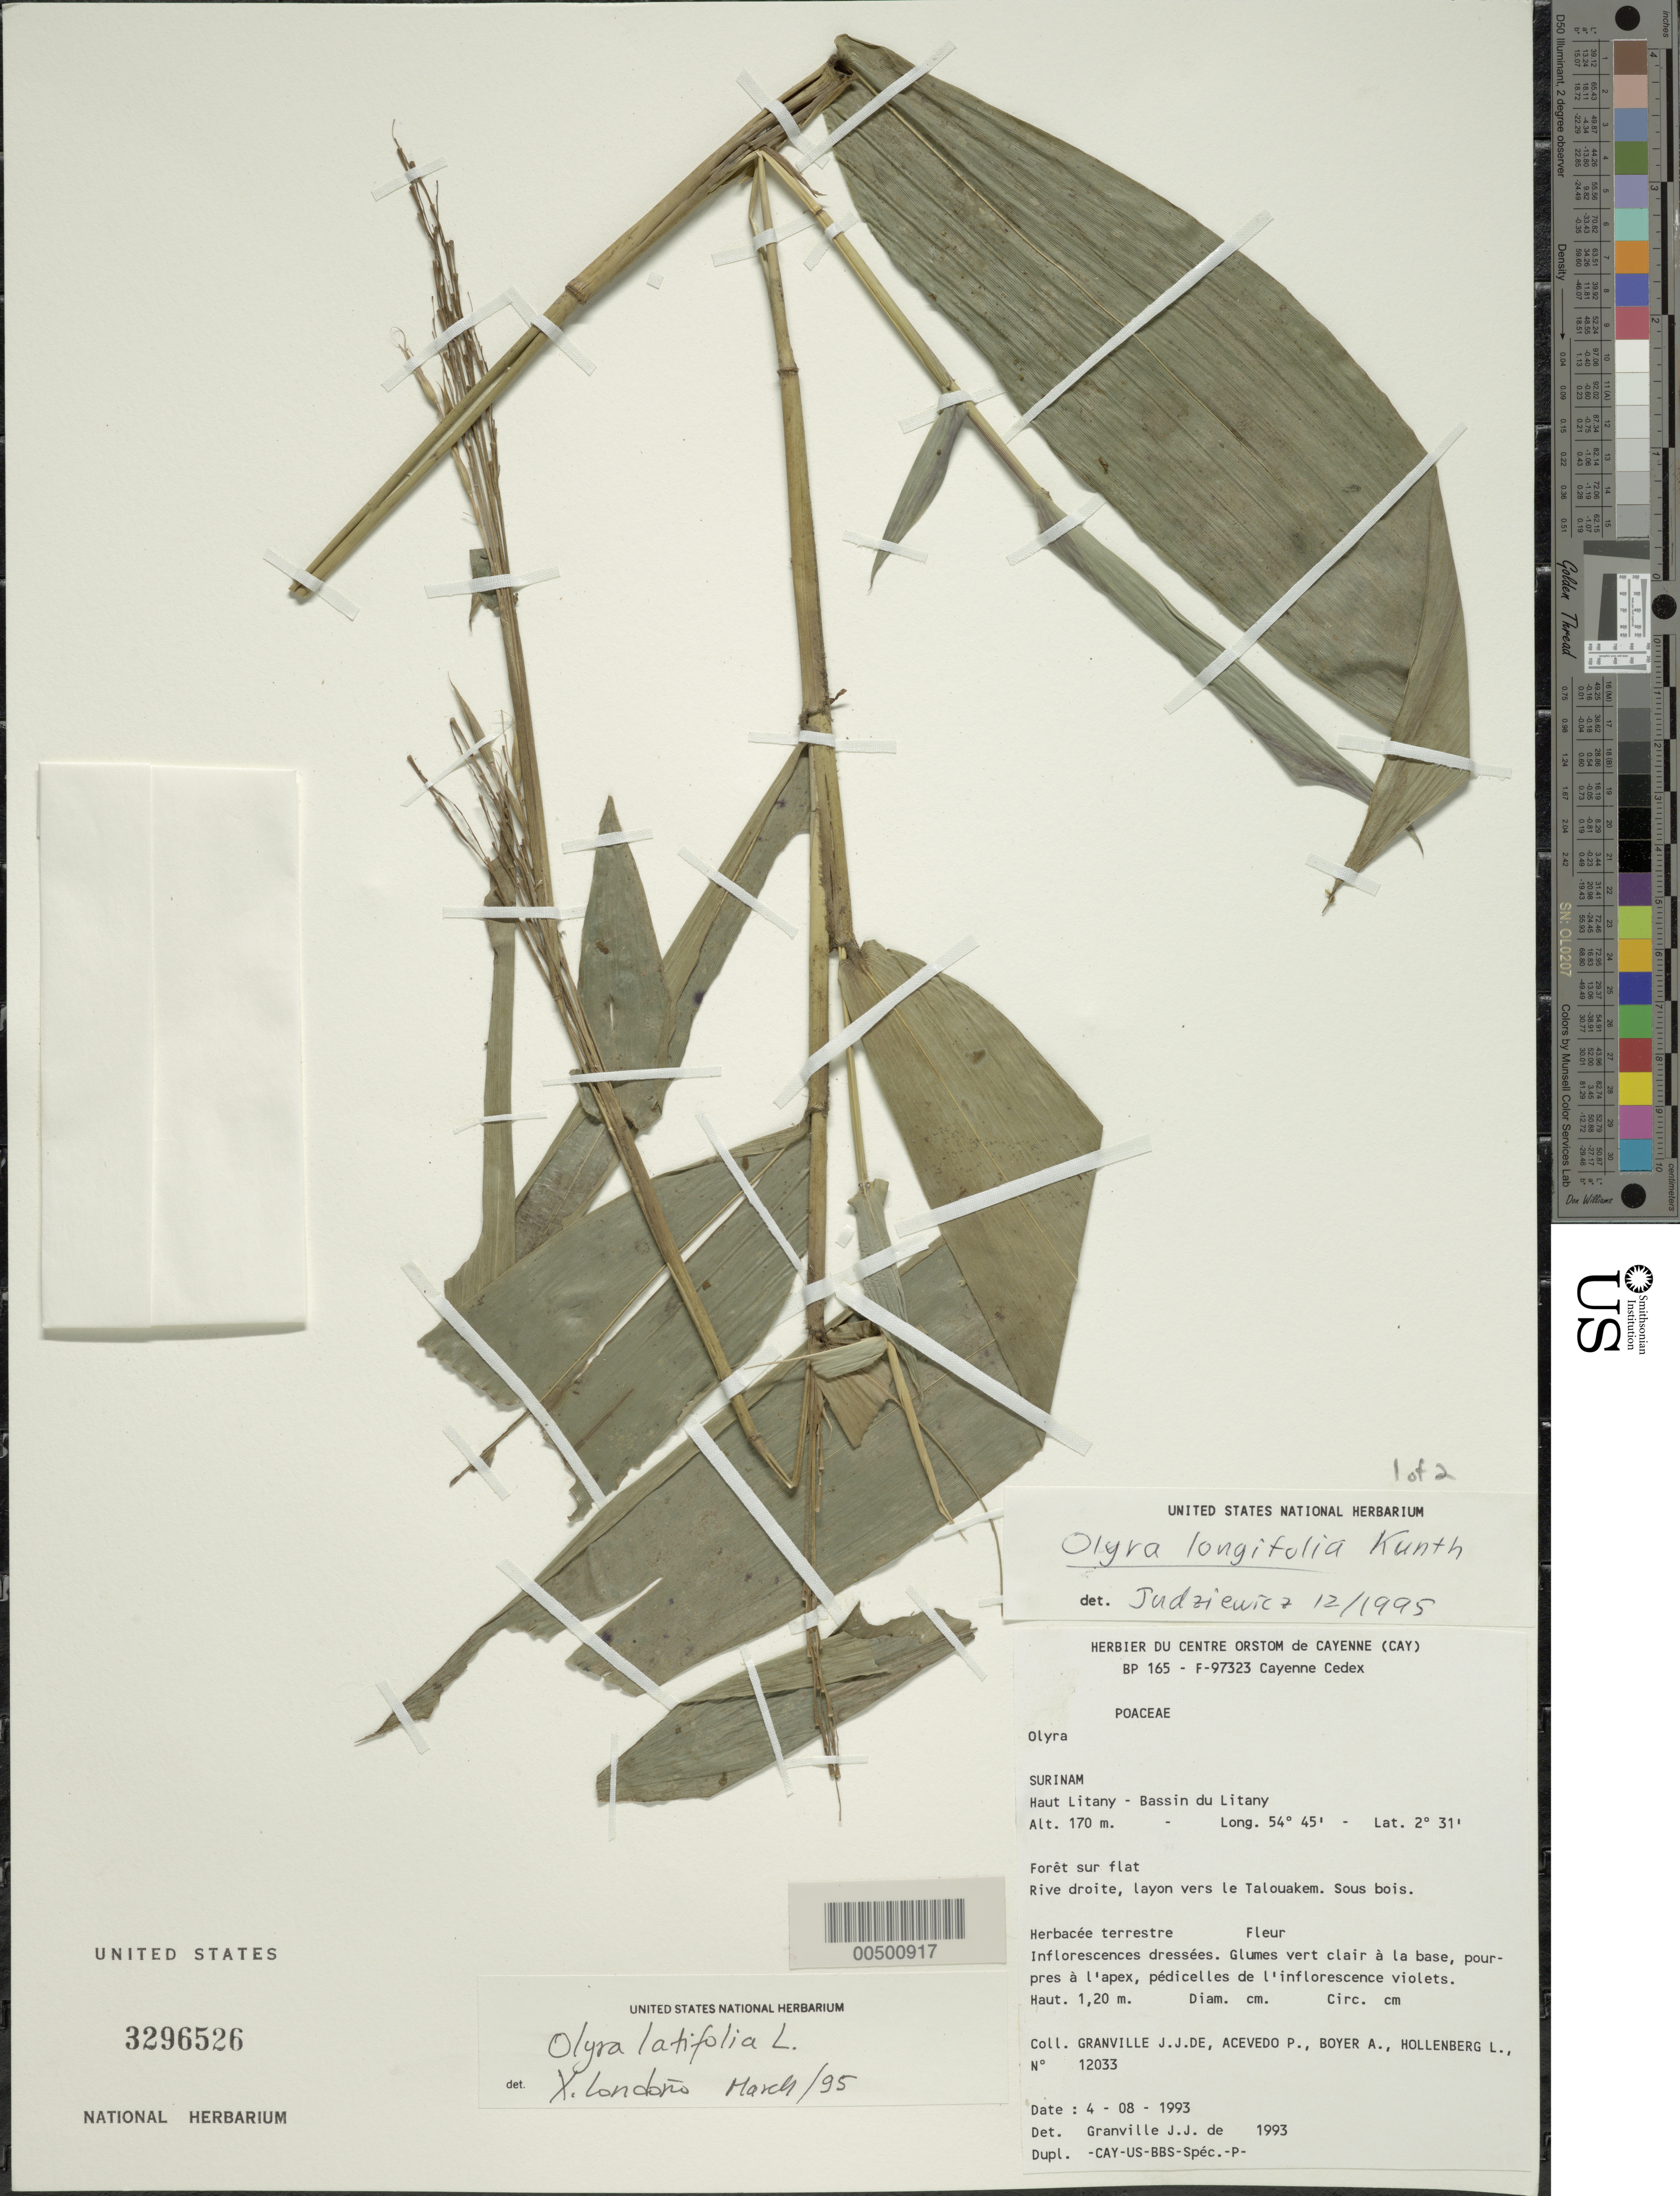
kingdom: Plantae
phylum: Tracheophyta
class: Liliopsida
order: Poales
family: Poaceae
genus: Olyra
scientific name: Olyra longifolia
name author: Kunth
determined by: Londoño, X., (TULV), Jardin Botanico "Juan Maria Cespedes"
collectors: J.-J. de Granville, P. Acevedo-Rodr., A. Boyer & L. Hollenberg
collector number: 12033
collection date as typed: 04 Aug 1993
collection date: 1993-08-04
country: Suriname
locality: Haut litany - bassin du litany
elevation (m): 170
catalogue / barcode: US 3296526